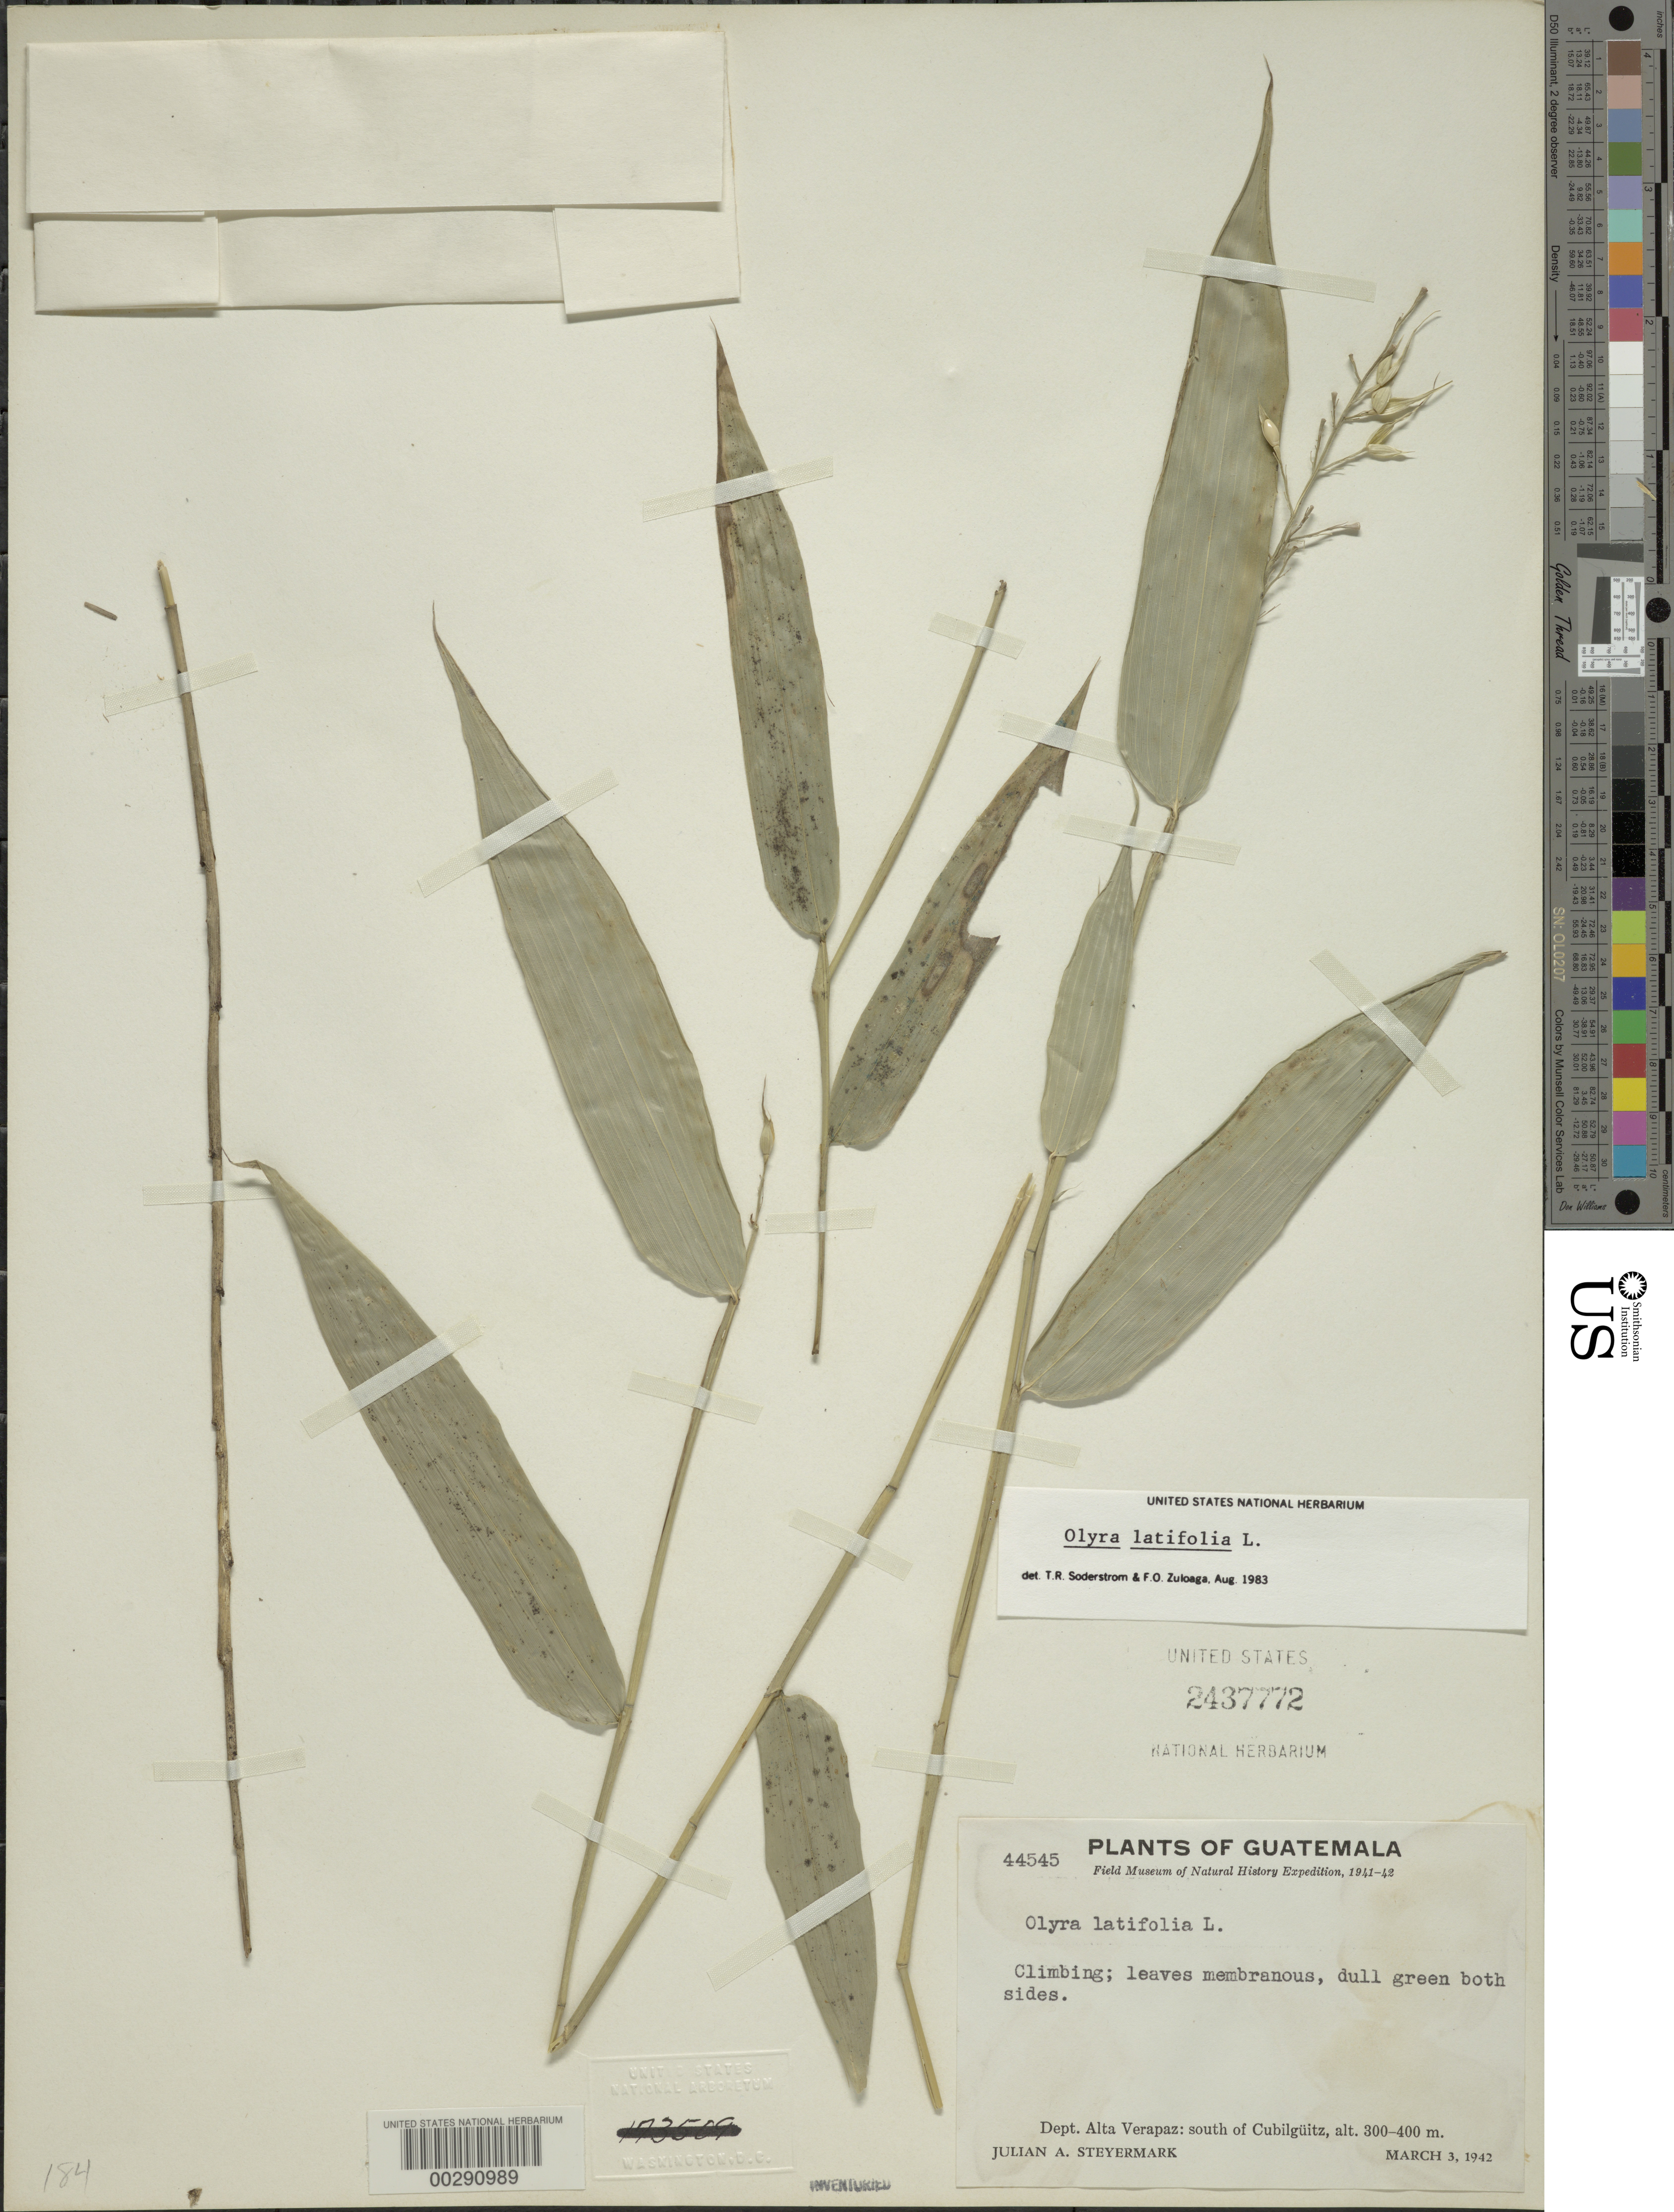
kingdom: Plantae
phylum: Tracheophyta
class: Liliopsida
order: Poales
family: Poaceae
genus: Olyra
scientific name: Olyra latifolia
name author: L.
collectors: J. Steyermark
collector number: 44545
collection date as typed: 03 Mar 1942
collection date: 1942-03-03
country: Guatemala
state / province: Alta Verapaz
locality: S of Cubilquitz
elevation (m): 300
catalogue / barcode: US 2437772